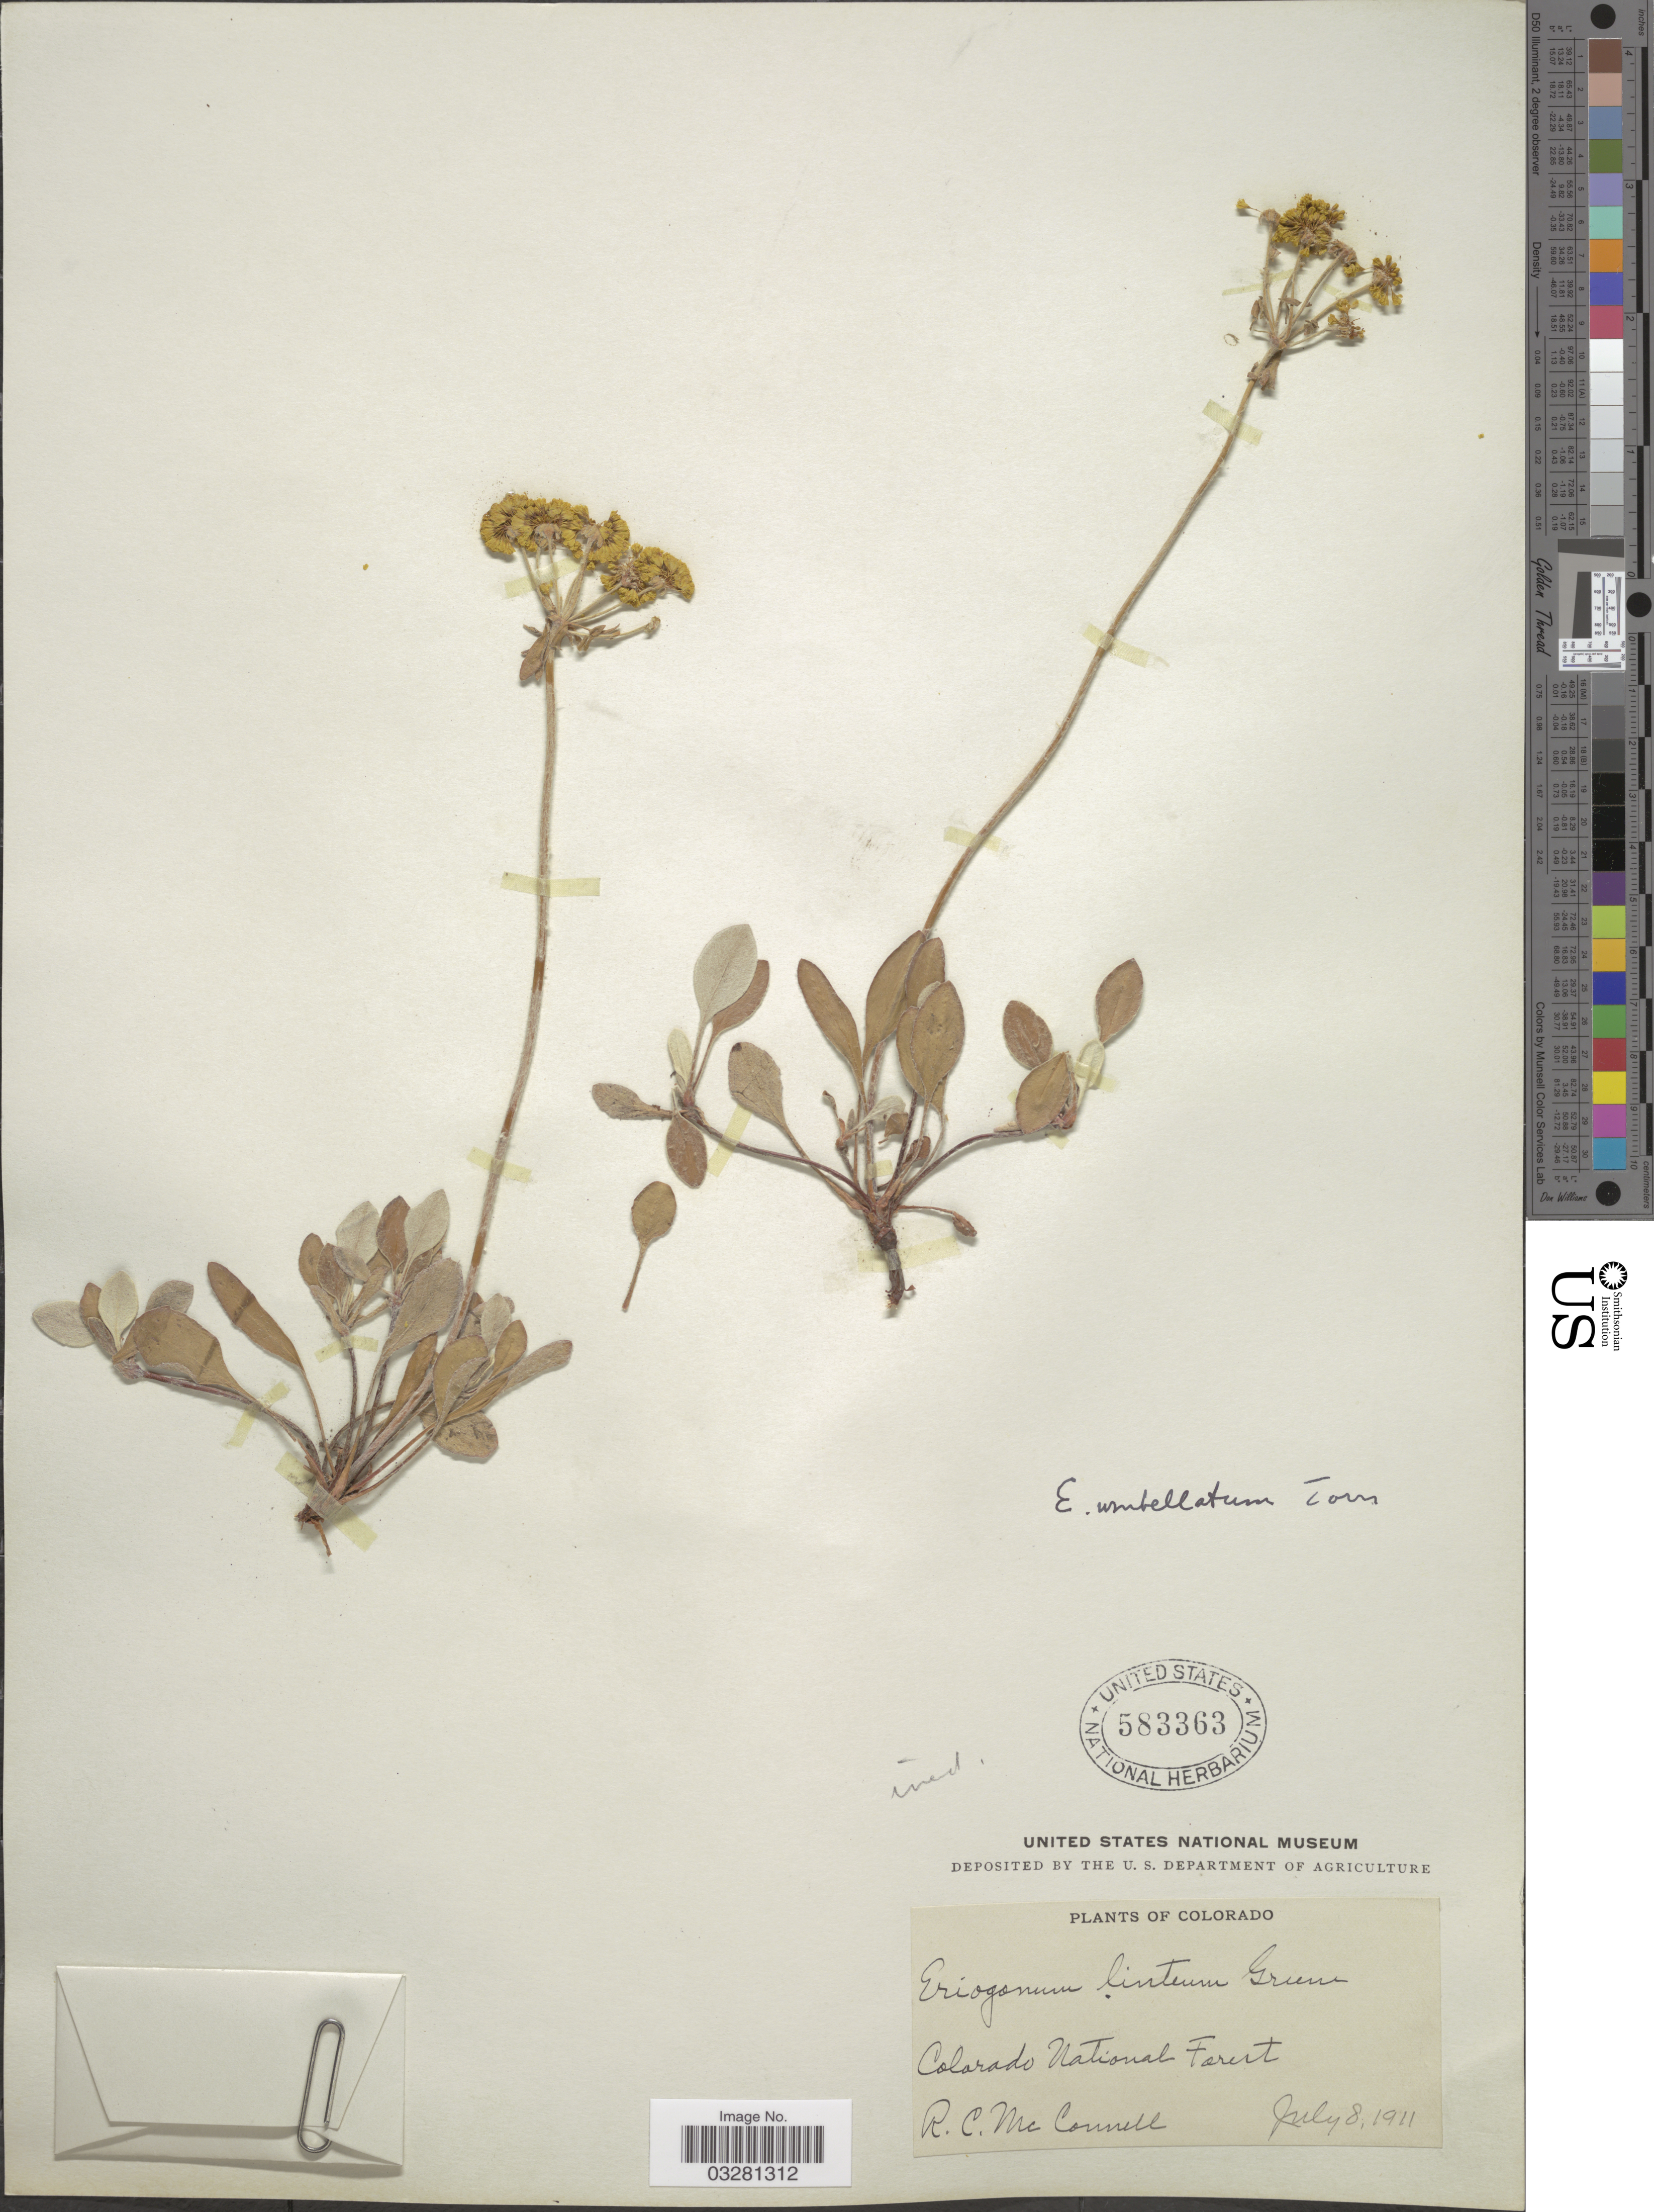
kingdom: Plantae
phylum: Tracheophyta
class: Magnoliopsida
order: Caryophyllales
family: Polygonaceae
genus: Eriogonum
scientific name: Eriogonum umbellatum var. umbellatum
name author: Torr.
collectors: R. McConnell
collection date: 1911-07-08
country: United States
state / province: Colorado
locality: Colorado National Forest.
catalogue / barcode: US 583363